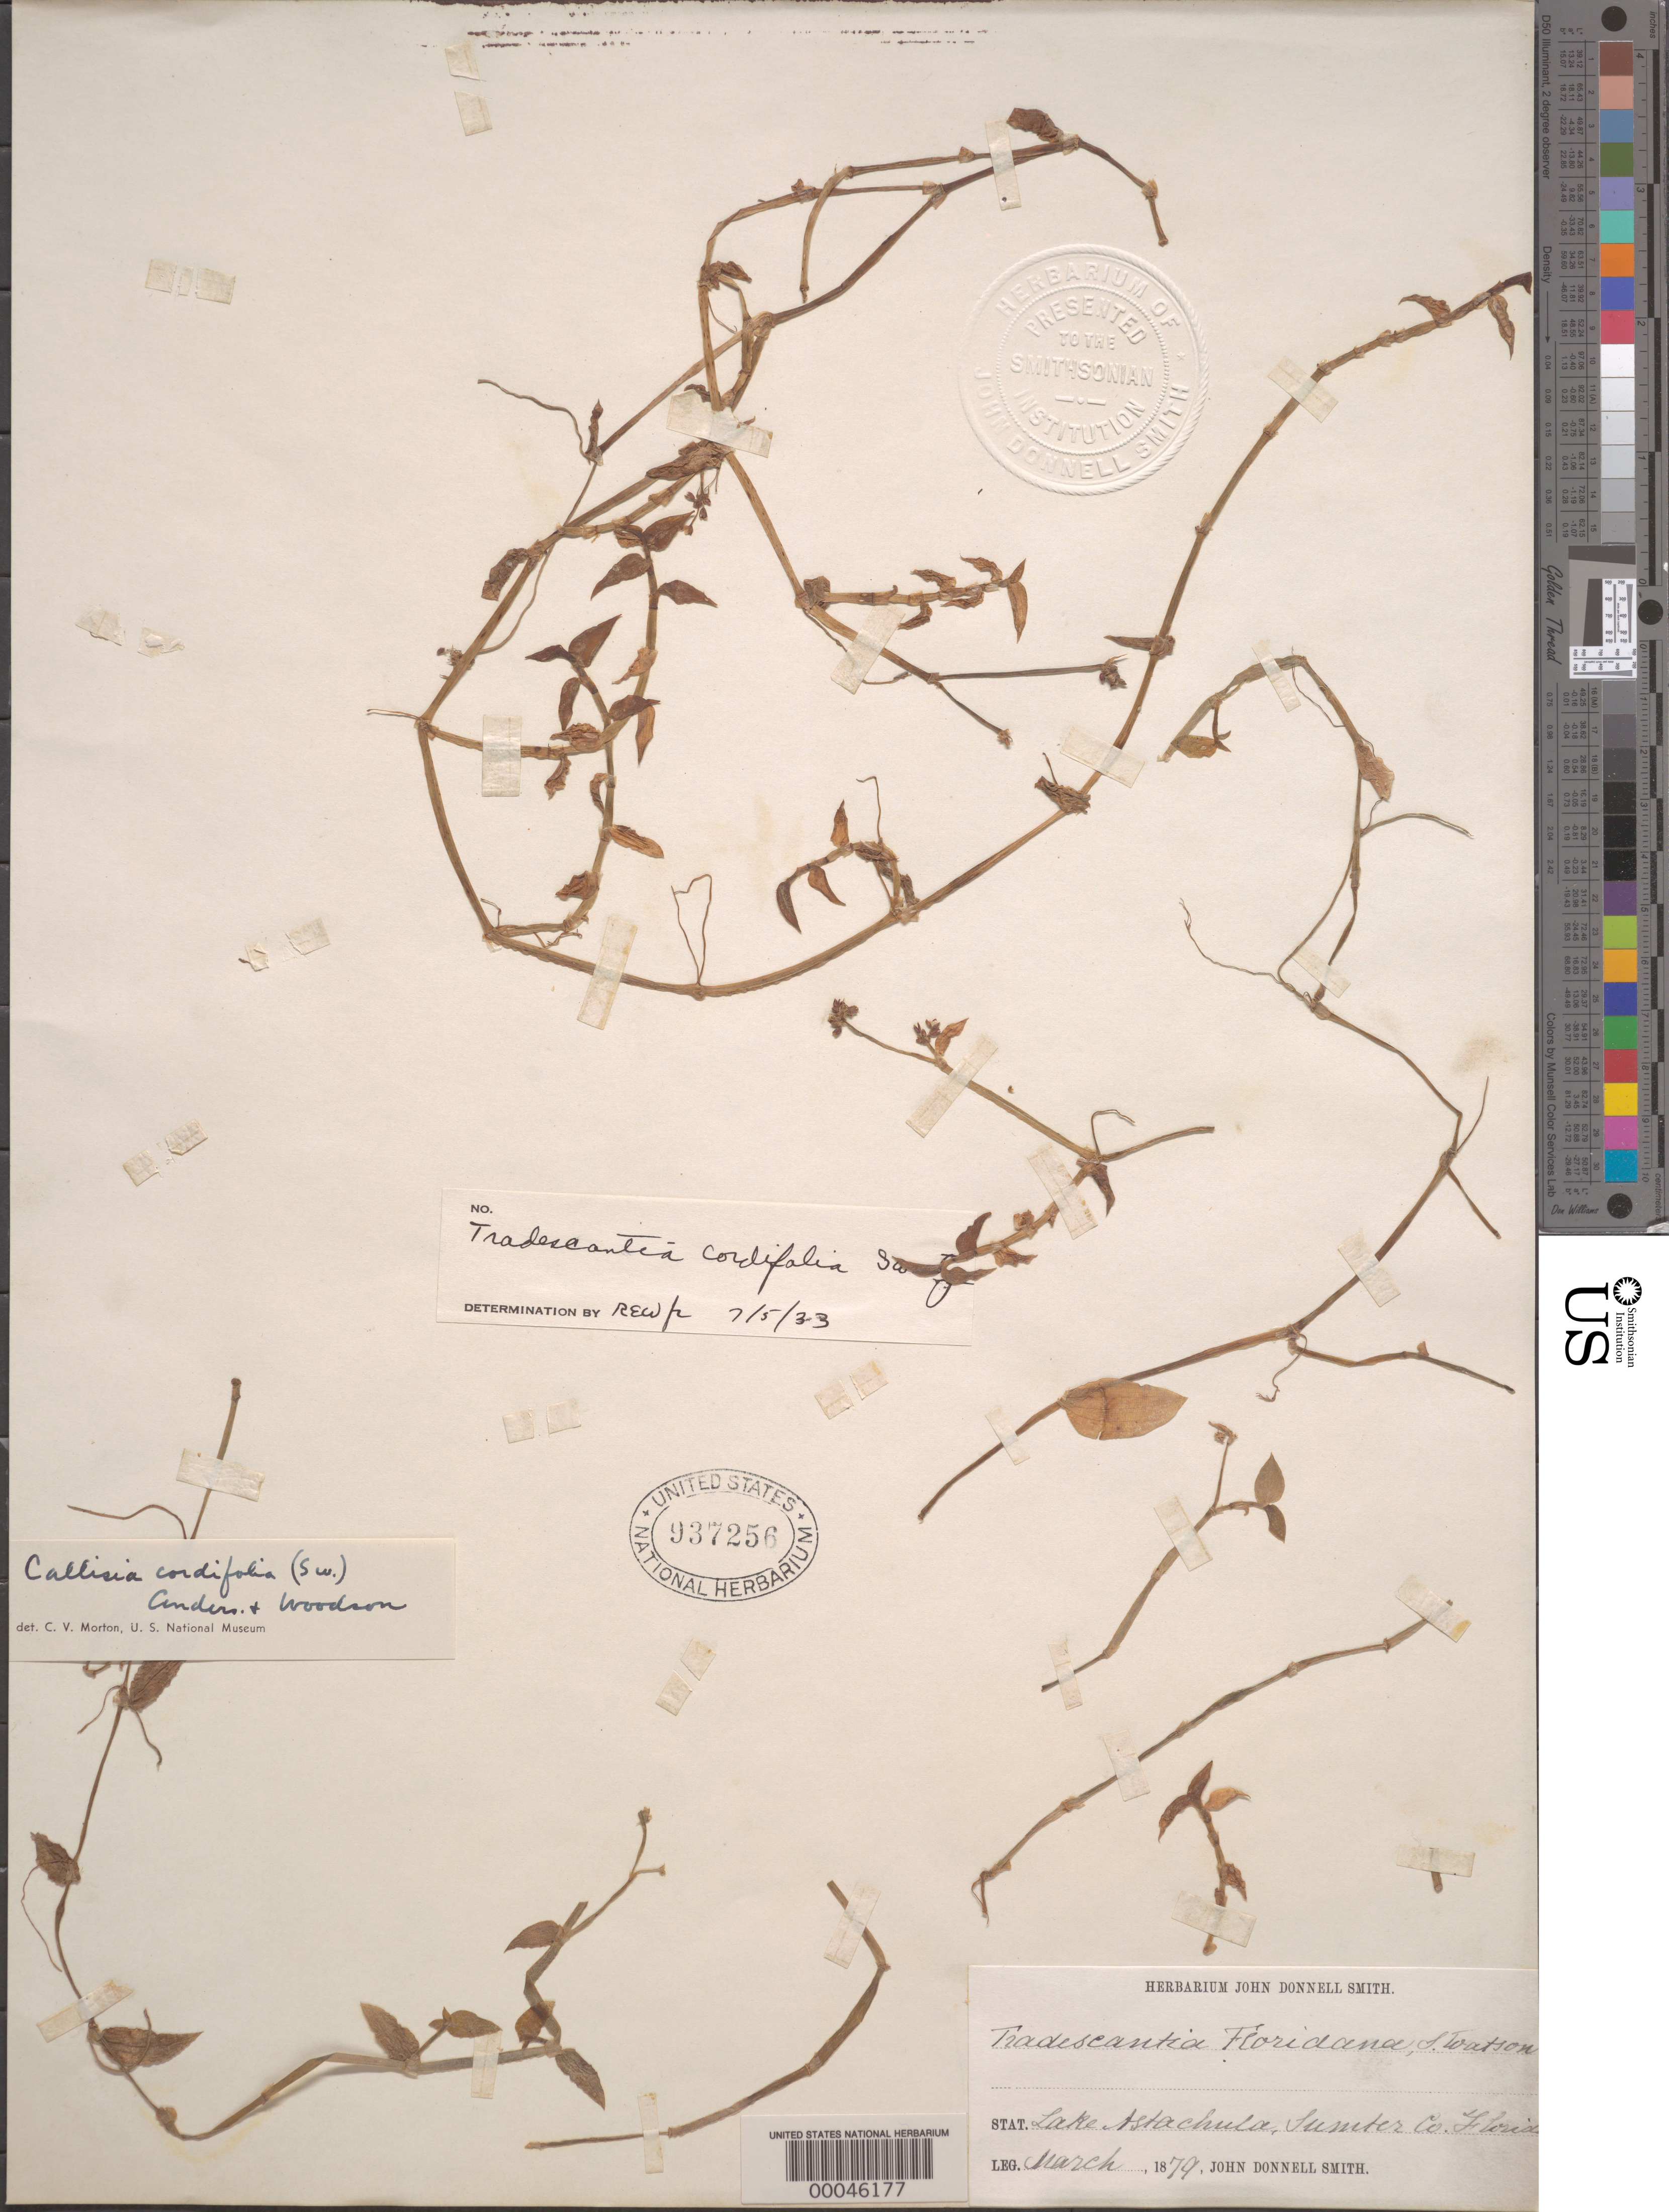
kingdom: Plantae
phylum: Tracheophyta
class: Liliopsida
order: Commelinales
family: Commelinaceae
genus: Callisia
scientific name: Callisia cordifolia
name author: (Sw.) E.S. Anderson & Woodson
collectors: J. Donnell Smith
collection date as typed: Mar 1879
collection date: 1879-03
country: United States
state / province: Florida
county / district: Sumter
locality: Lake Astachula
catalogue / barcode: US 937256